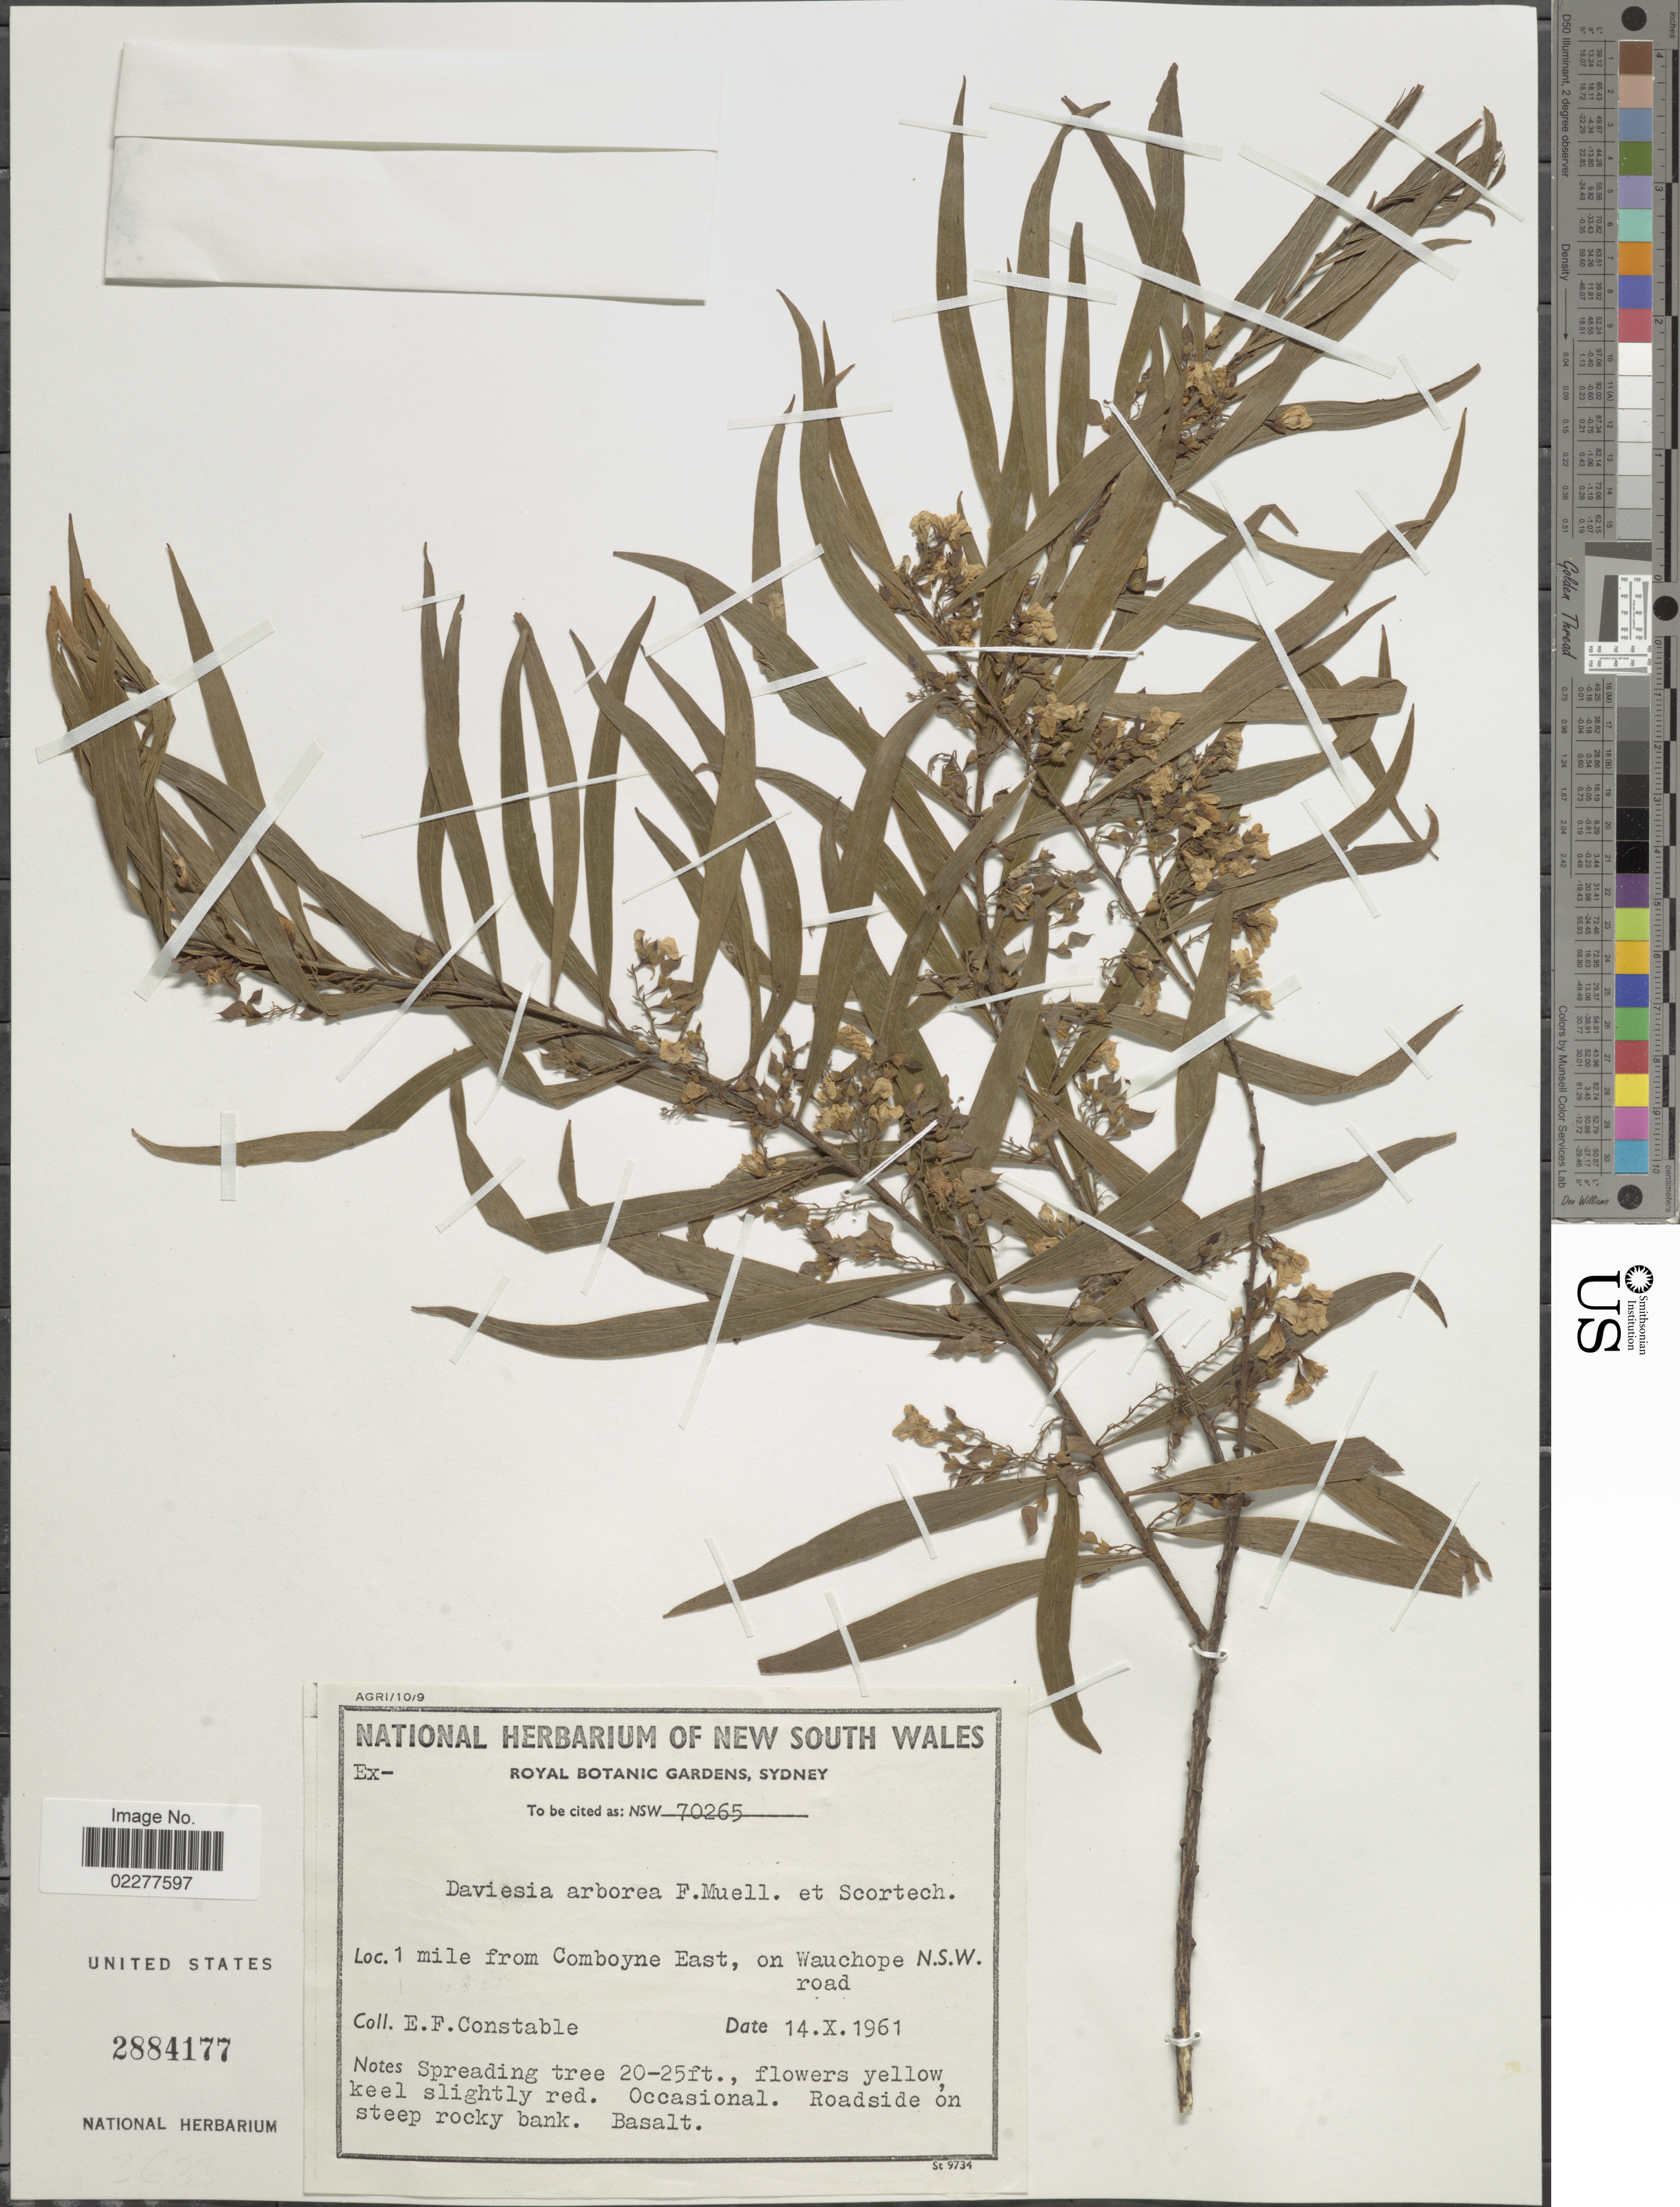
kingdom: Plantae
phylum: Tracheophyta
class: Magnoliopsida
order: Fabales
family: Fabaceae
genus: Daviesia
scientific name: Daviesia arborea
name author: W. Hill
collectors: E. F. Constable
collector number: NSW 70265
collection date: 1961-10-14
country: Australia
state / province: New South Wales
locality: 1 mile from Comboyne East, on Wauchope road. Roadside on steep rocky bank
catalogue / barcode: US 2884177